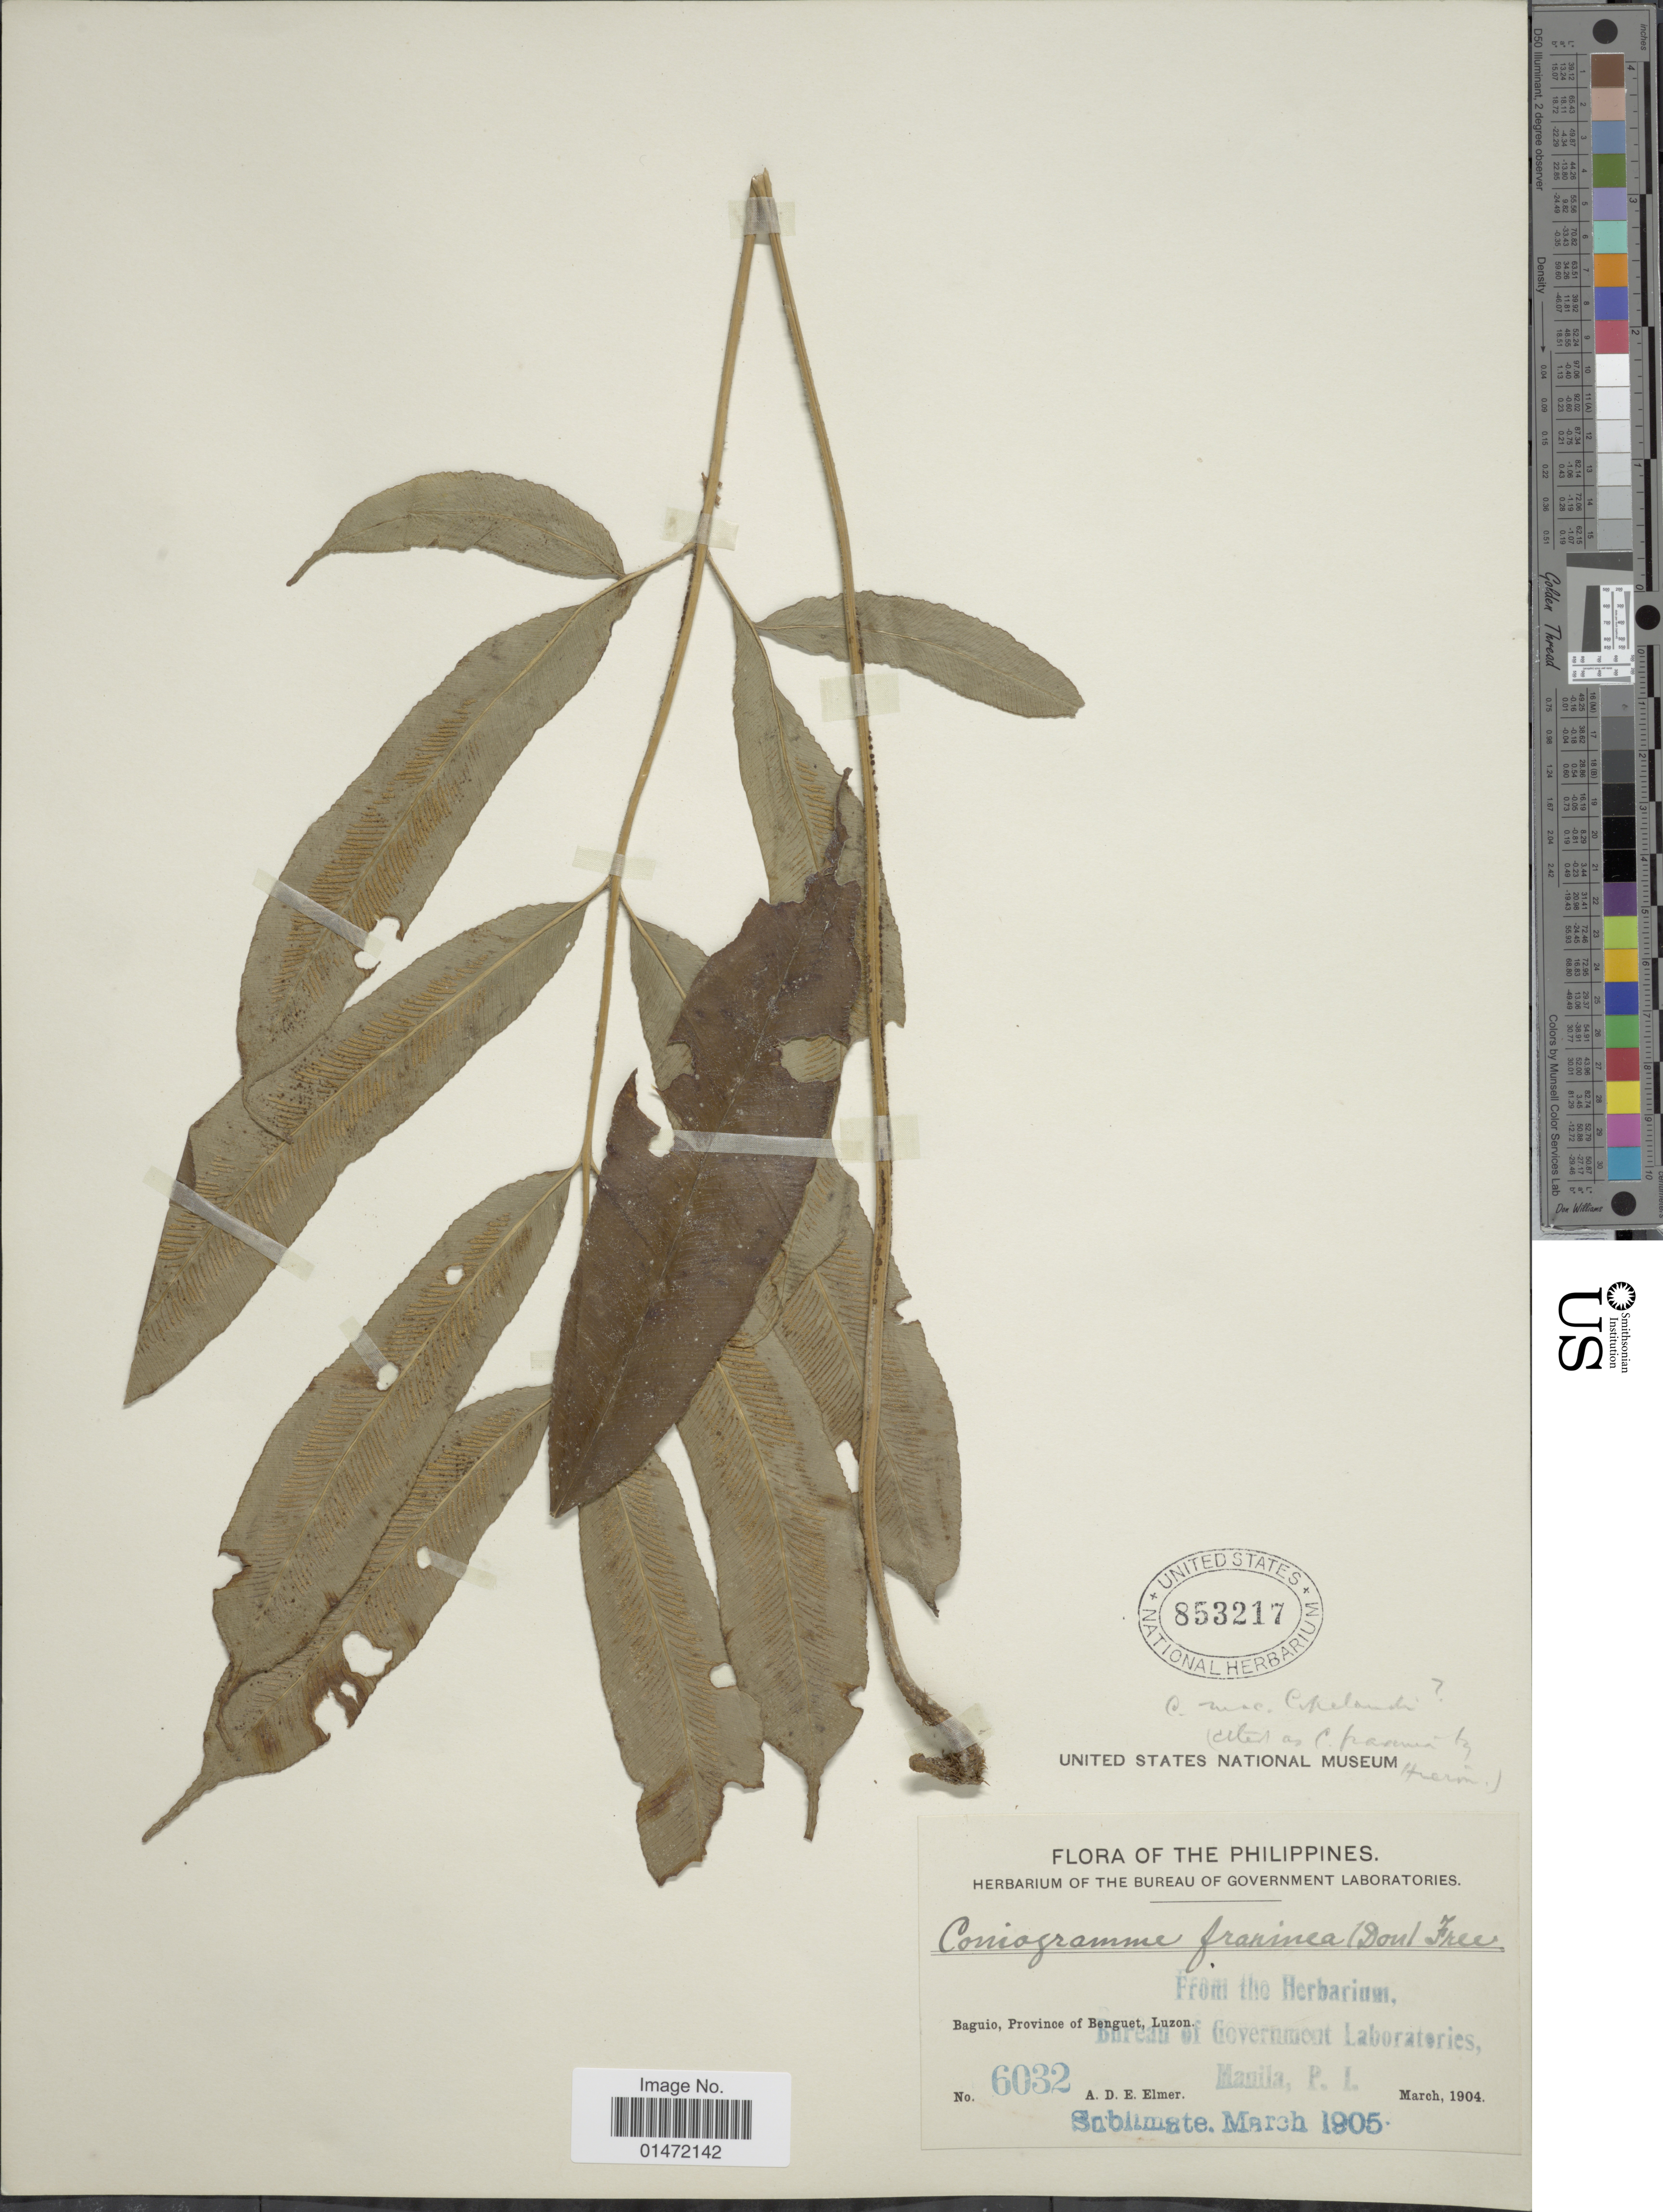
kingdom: Plantae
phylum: Tracheophyta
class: Polypodiopsida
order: Polypodiales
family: Pteridaceae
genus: Coniogramme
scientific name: Coniogramme fraxinea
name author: (D. Don) Diels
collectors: A. D. E. Elmer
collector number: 6032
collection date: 1904-03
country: Philippines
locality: Baguio, Province of Benguet, Luzon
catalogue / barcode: US 853217